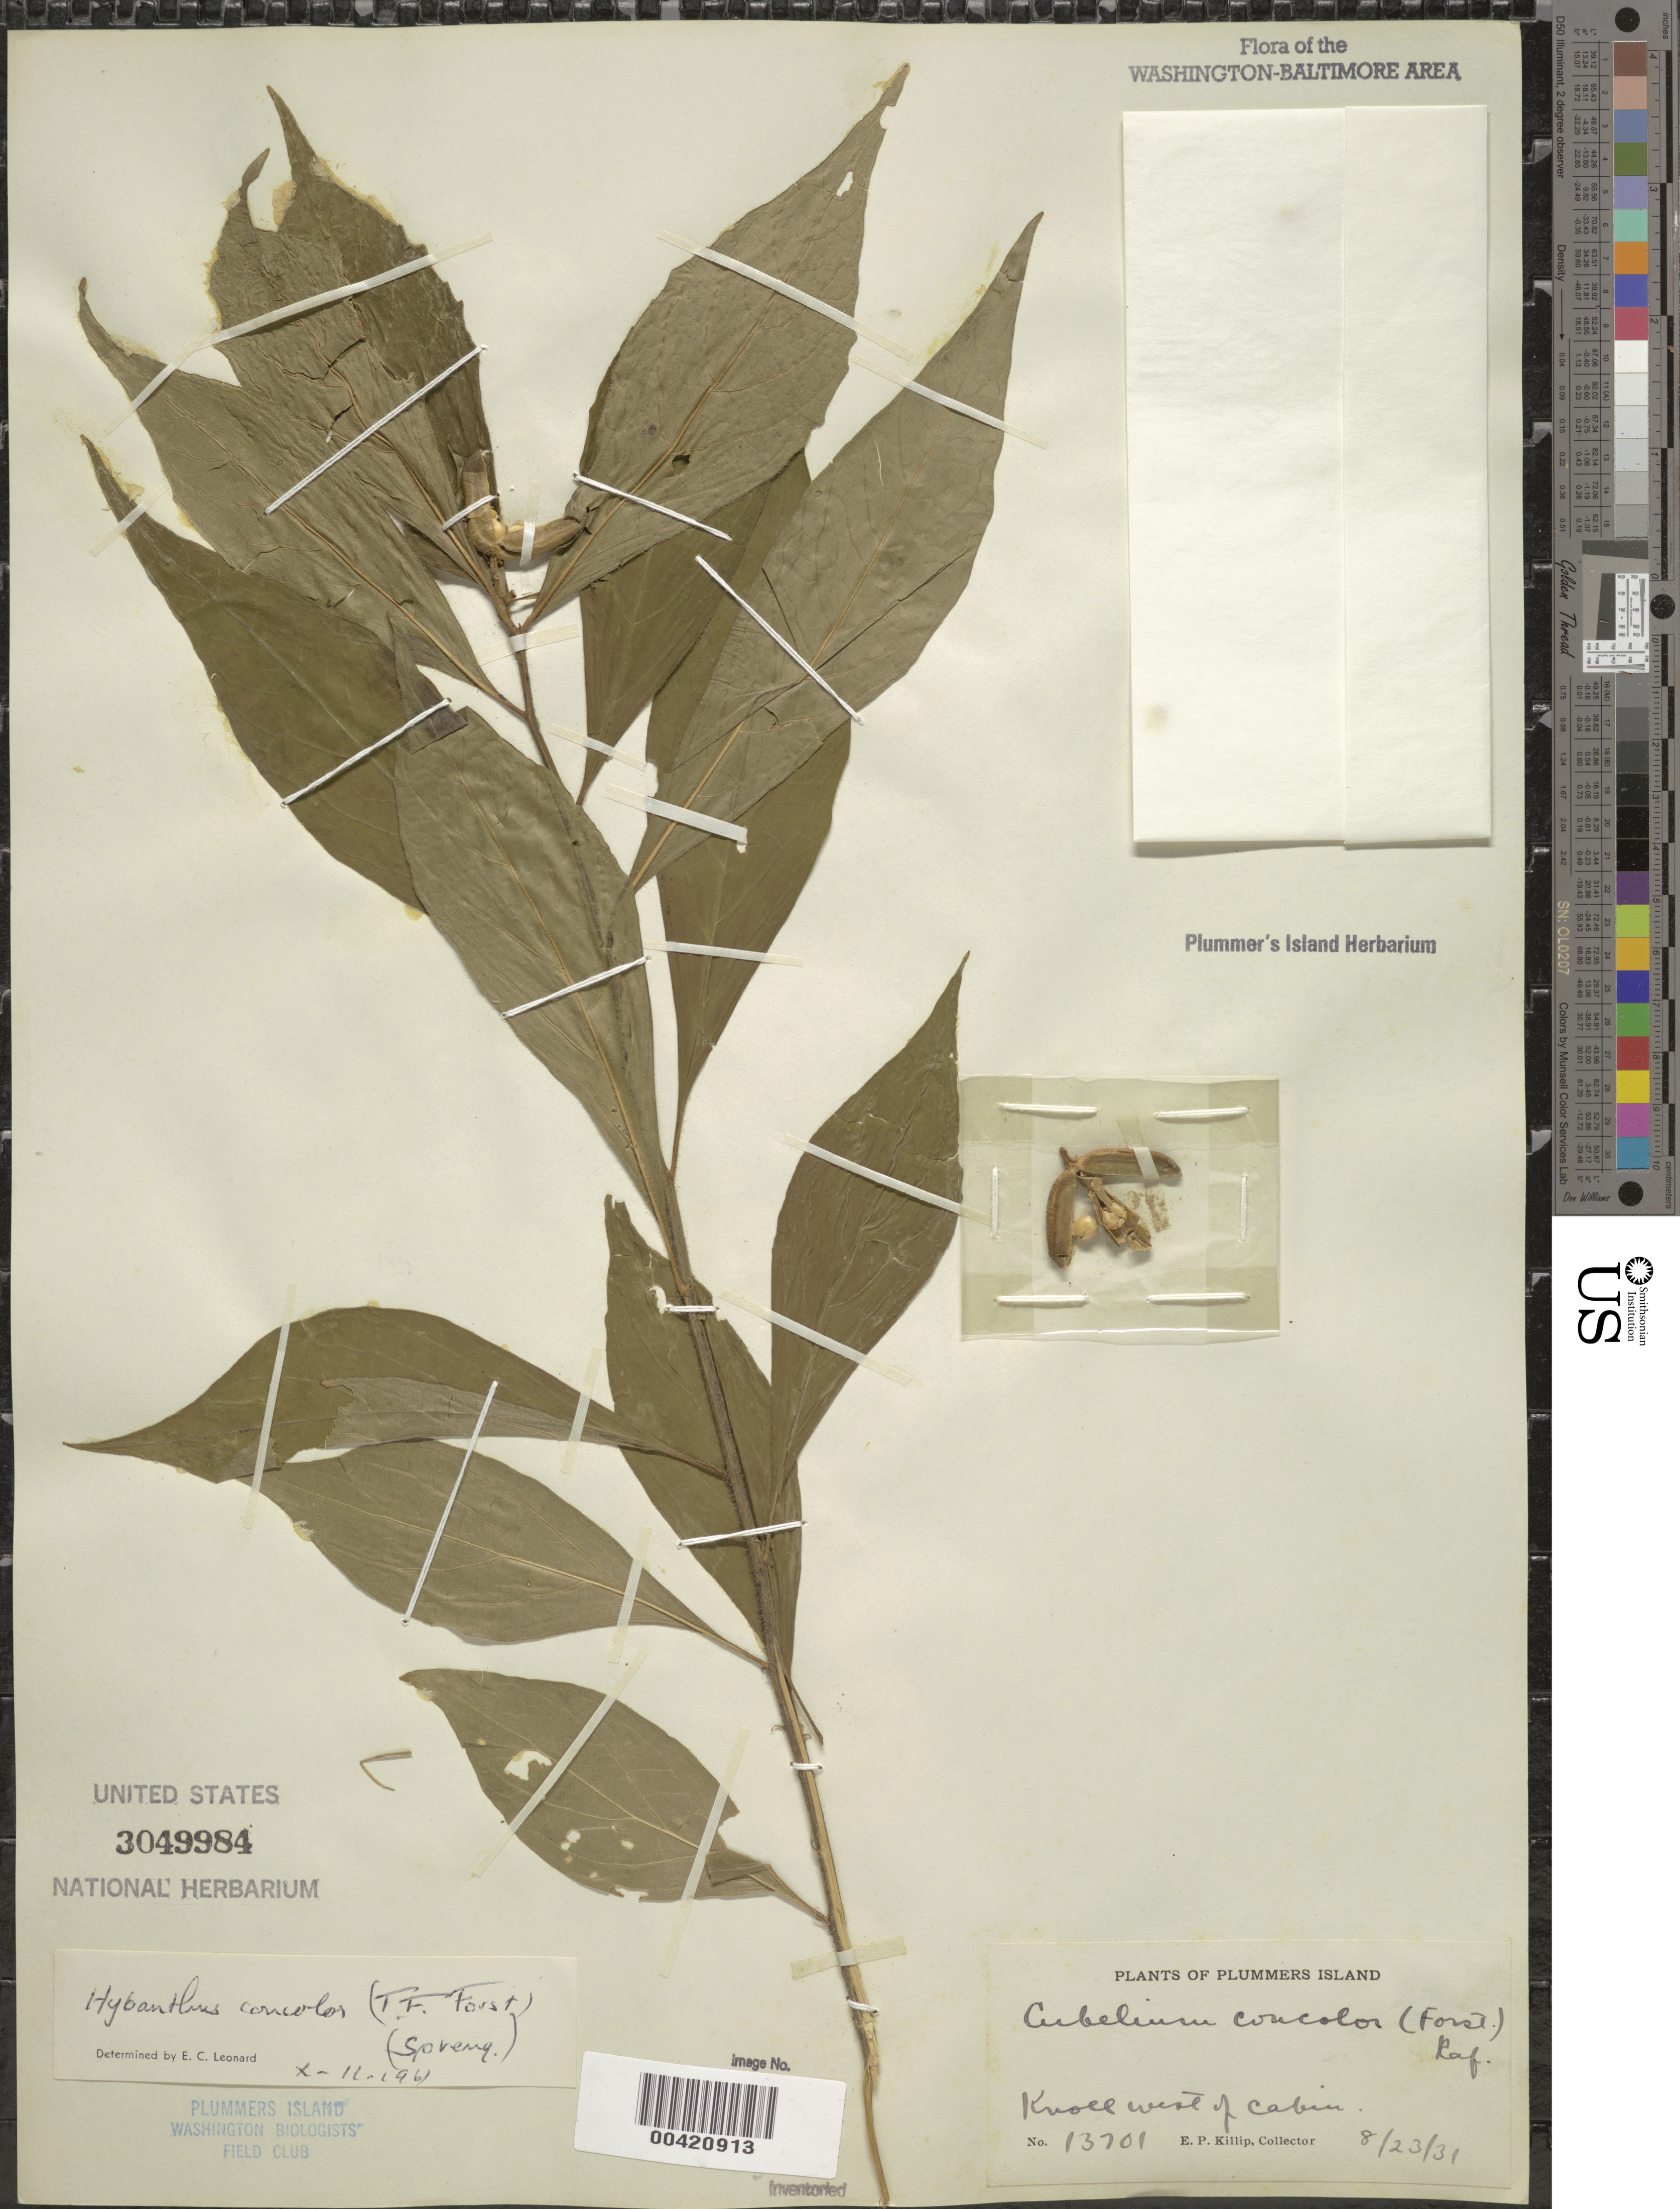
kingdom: Plantae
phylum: Tracheophyta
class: Magnoliopsida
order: Malpighiales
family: Violaceae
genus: Cubelium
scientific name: Cubelium concolor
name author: (T.F. Forst.) Raf. ex Britton & A. Br.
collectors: E. P. Killip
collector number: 13701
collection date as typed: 23 Aug 1931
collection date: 1931-08-23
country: United States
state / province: Maryland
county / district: Montgomery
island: Plummers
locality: Plummer's Island; knoll west of Cabin C. & O. Canal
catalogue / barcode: US 3049984